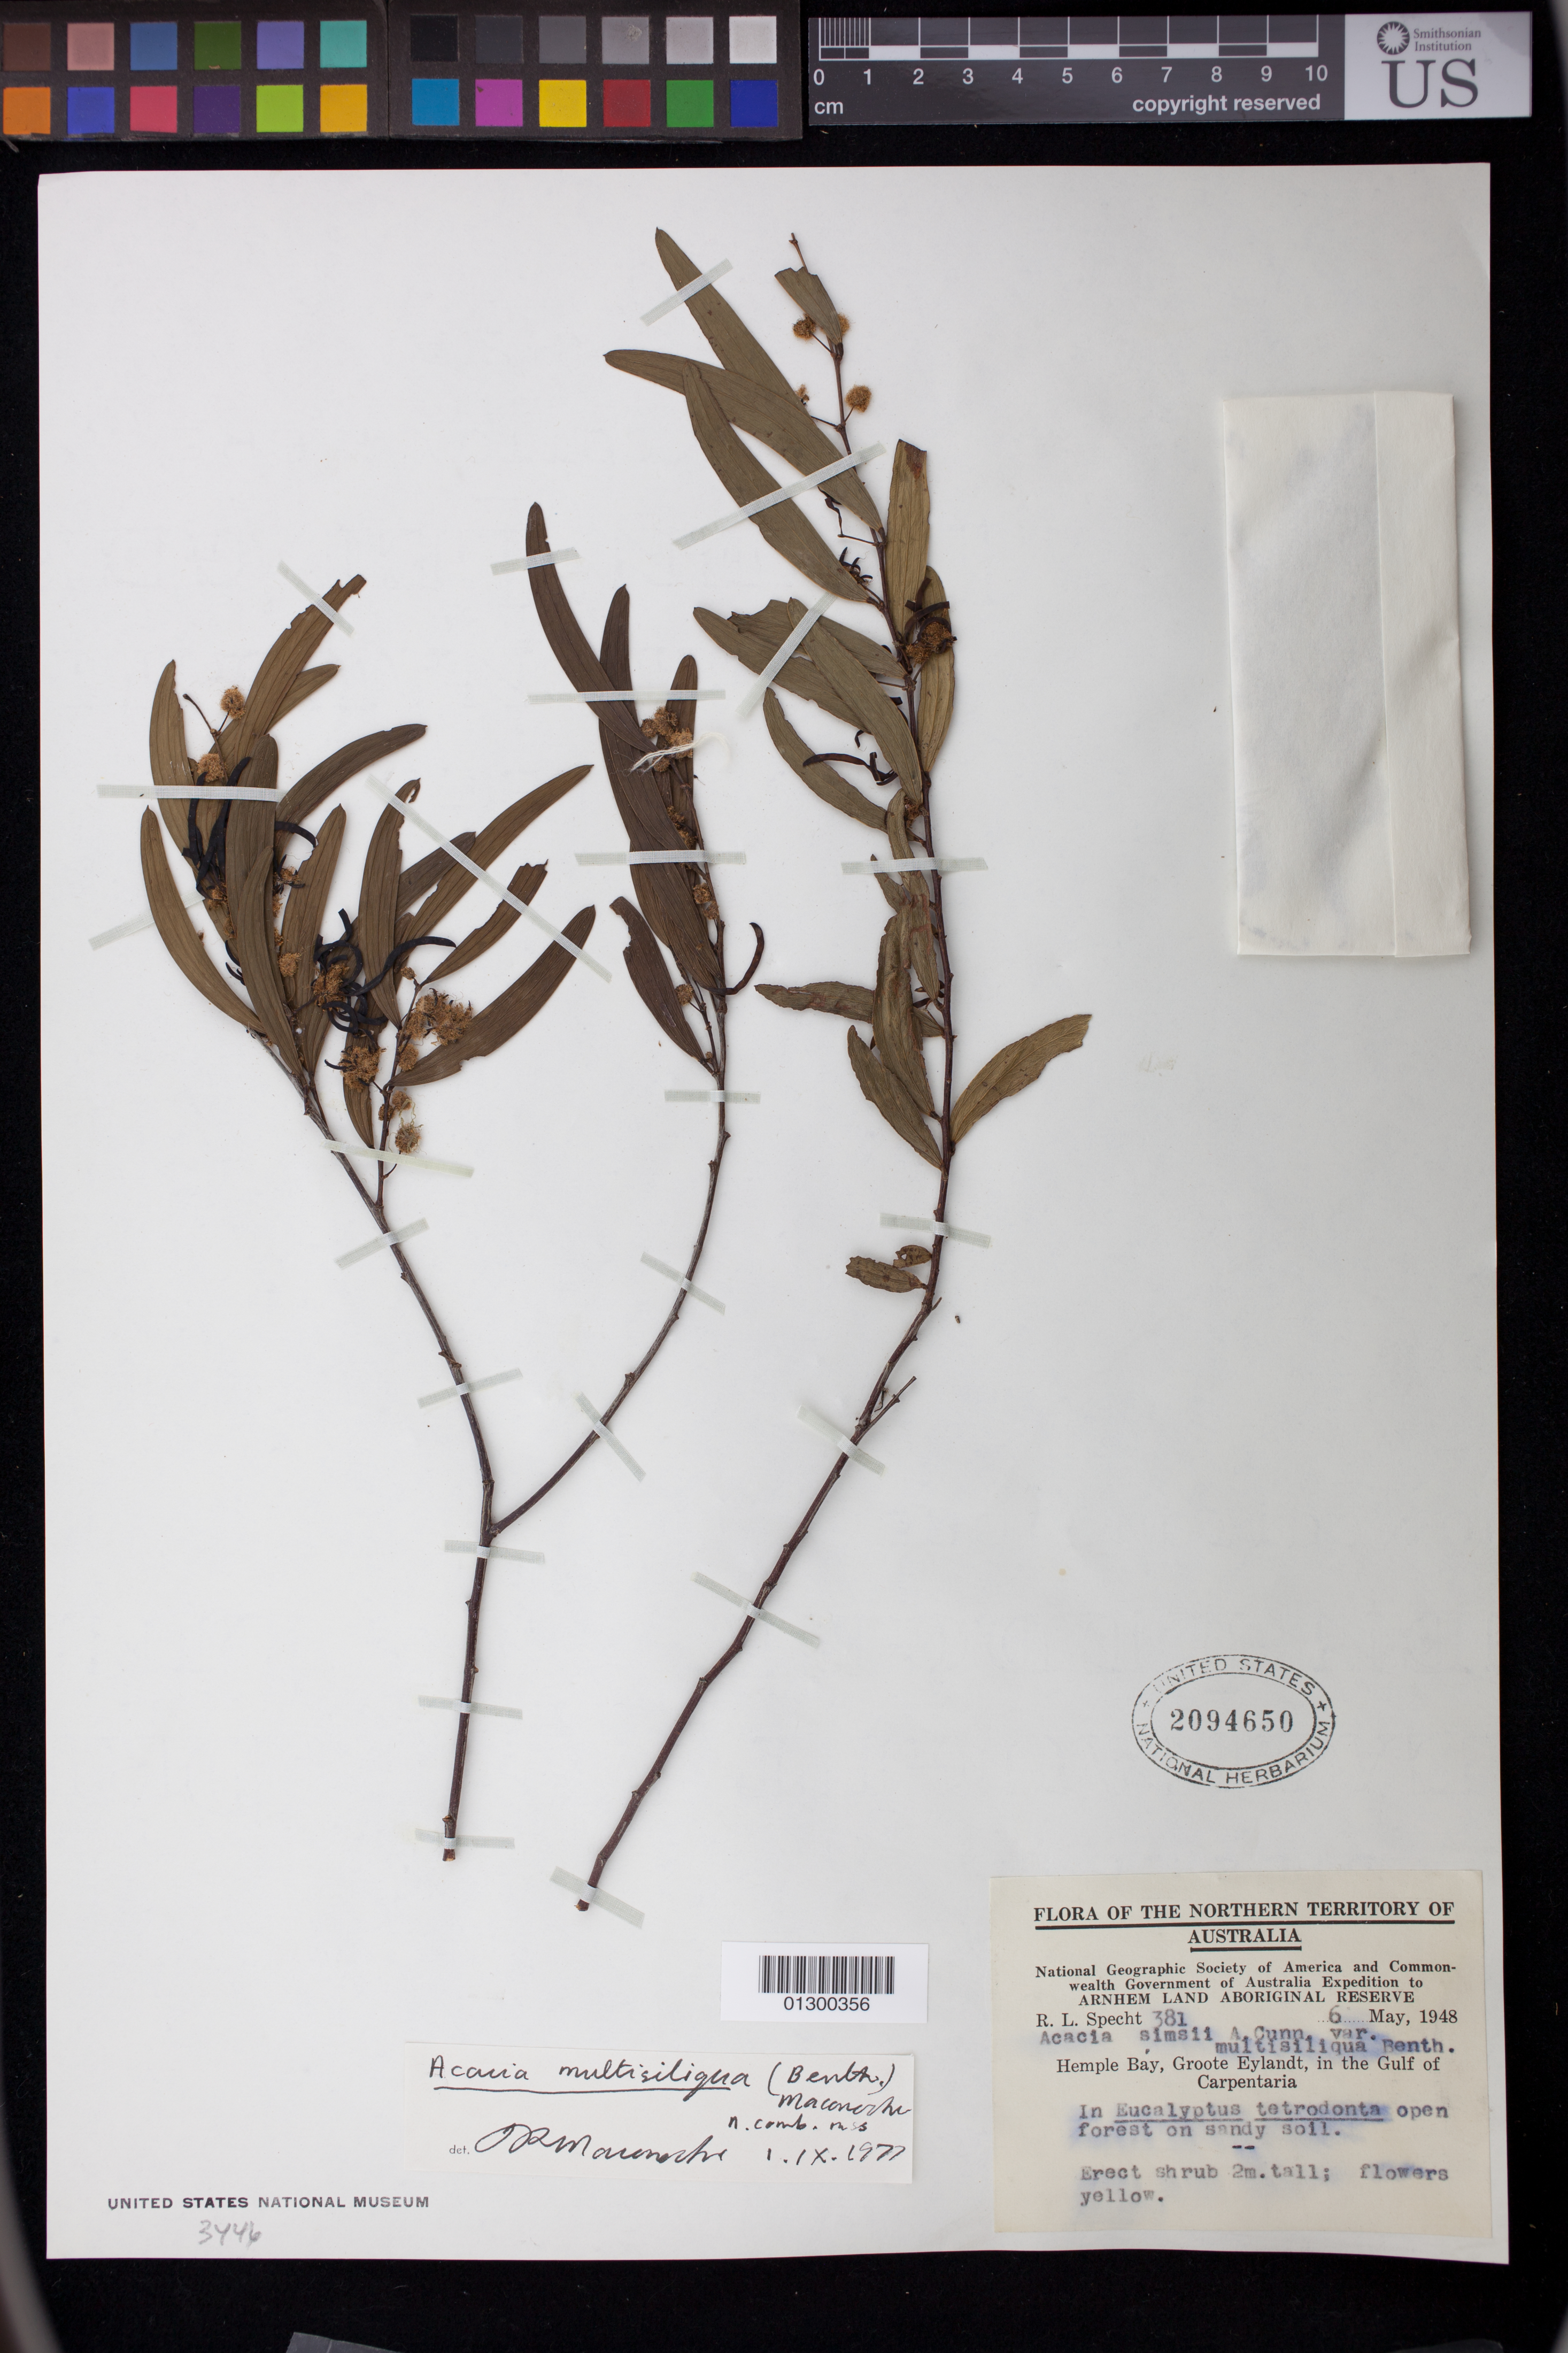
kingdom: Plantae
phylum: Tracheophyta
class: Magnoliopsida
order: Fabales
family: Fabaceae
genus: Acacia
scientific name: Acacia multisiliqua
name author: (Benth.) Maconochie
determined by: Maconochie, John R.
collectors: R. L. Specht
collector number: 381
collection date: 1948-05-06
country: Australia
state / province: Northern Territory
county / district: East Arnhem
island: Groote Eylandt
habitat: In Eucalyptus tetrodonta open forest on sandy soil.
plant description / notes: Erect shrub 2 m. tall; flowers yellow.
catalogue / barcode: US 2094650